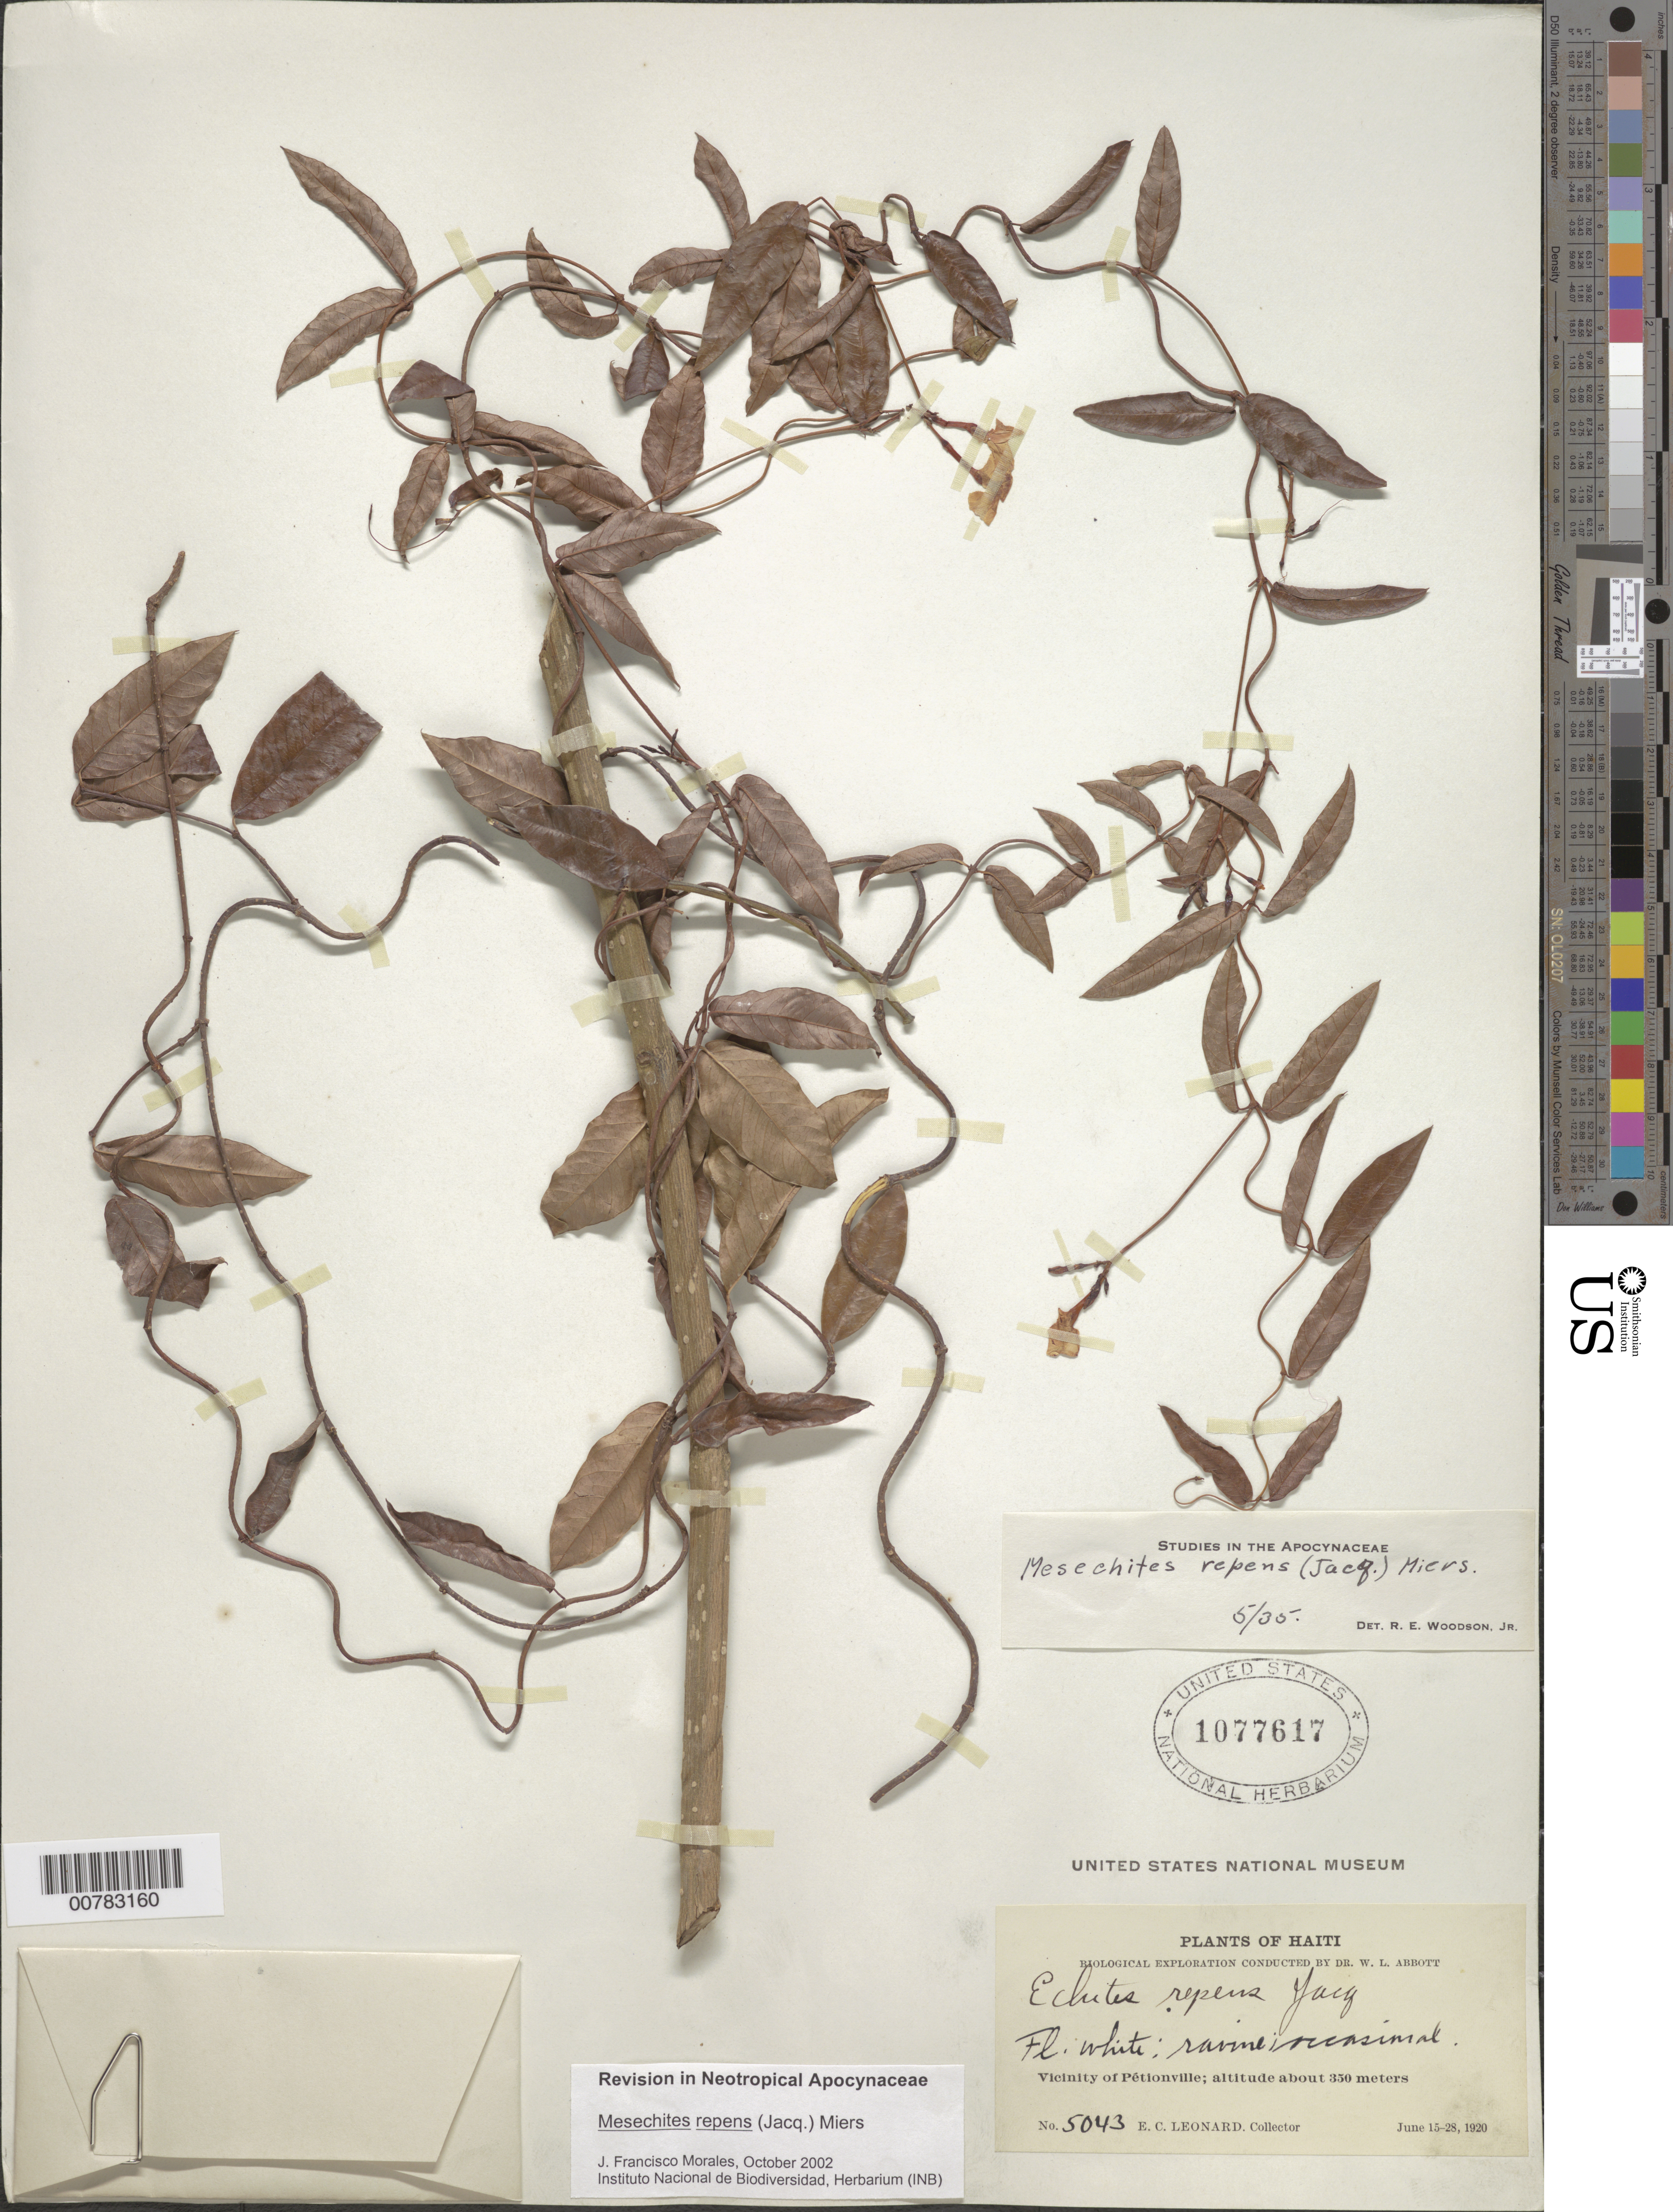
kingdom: Plantae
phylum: Tracheophyta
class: Magnoliopsida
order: Gentianales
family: Apocynaceae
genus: Mesechites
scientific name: Mesechites repens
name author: (Jacq.) Miers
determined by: Morales, J. F.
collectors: E. C. Leonard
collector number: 5043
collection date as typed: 15 Jun 1920 to 28 Jun 1920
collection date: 1920-06-15/1920-06-28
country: Haiti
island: Hispaniola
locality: Vicinity of Pétionville.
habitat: Ravine.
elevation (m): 350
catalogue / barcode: US 1077617